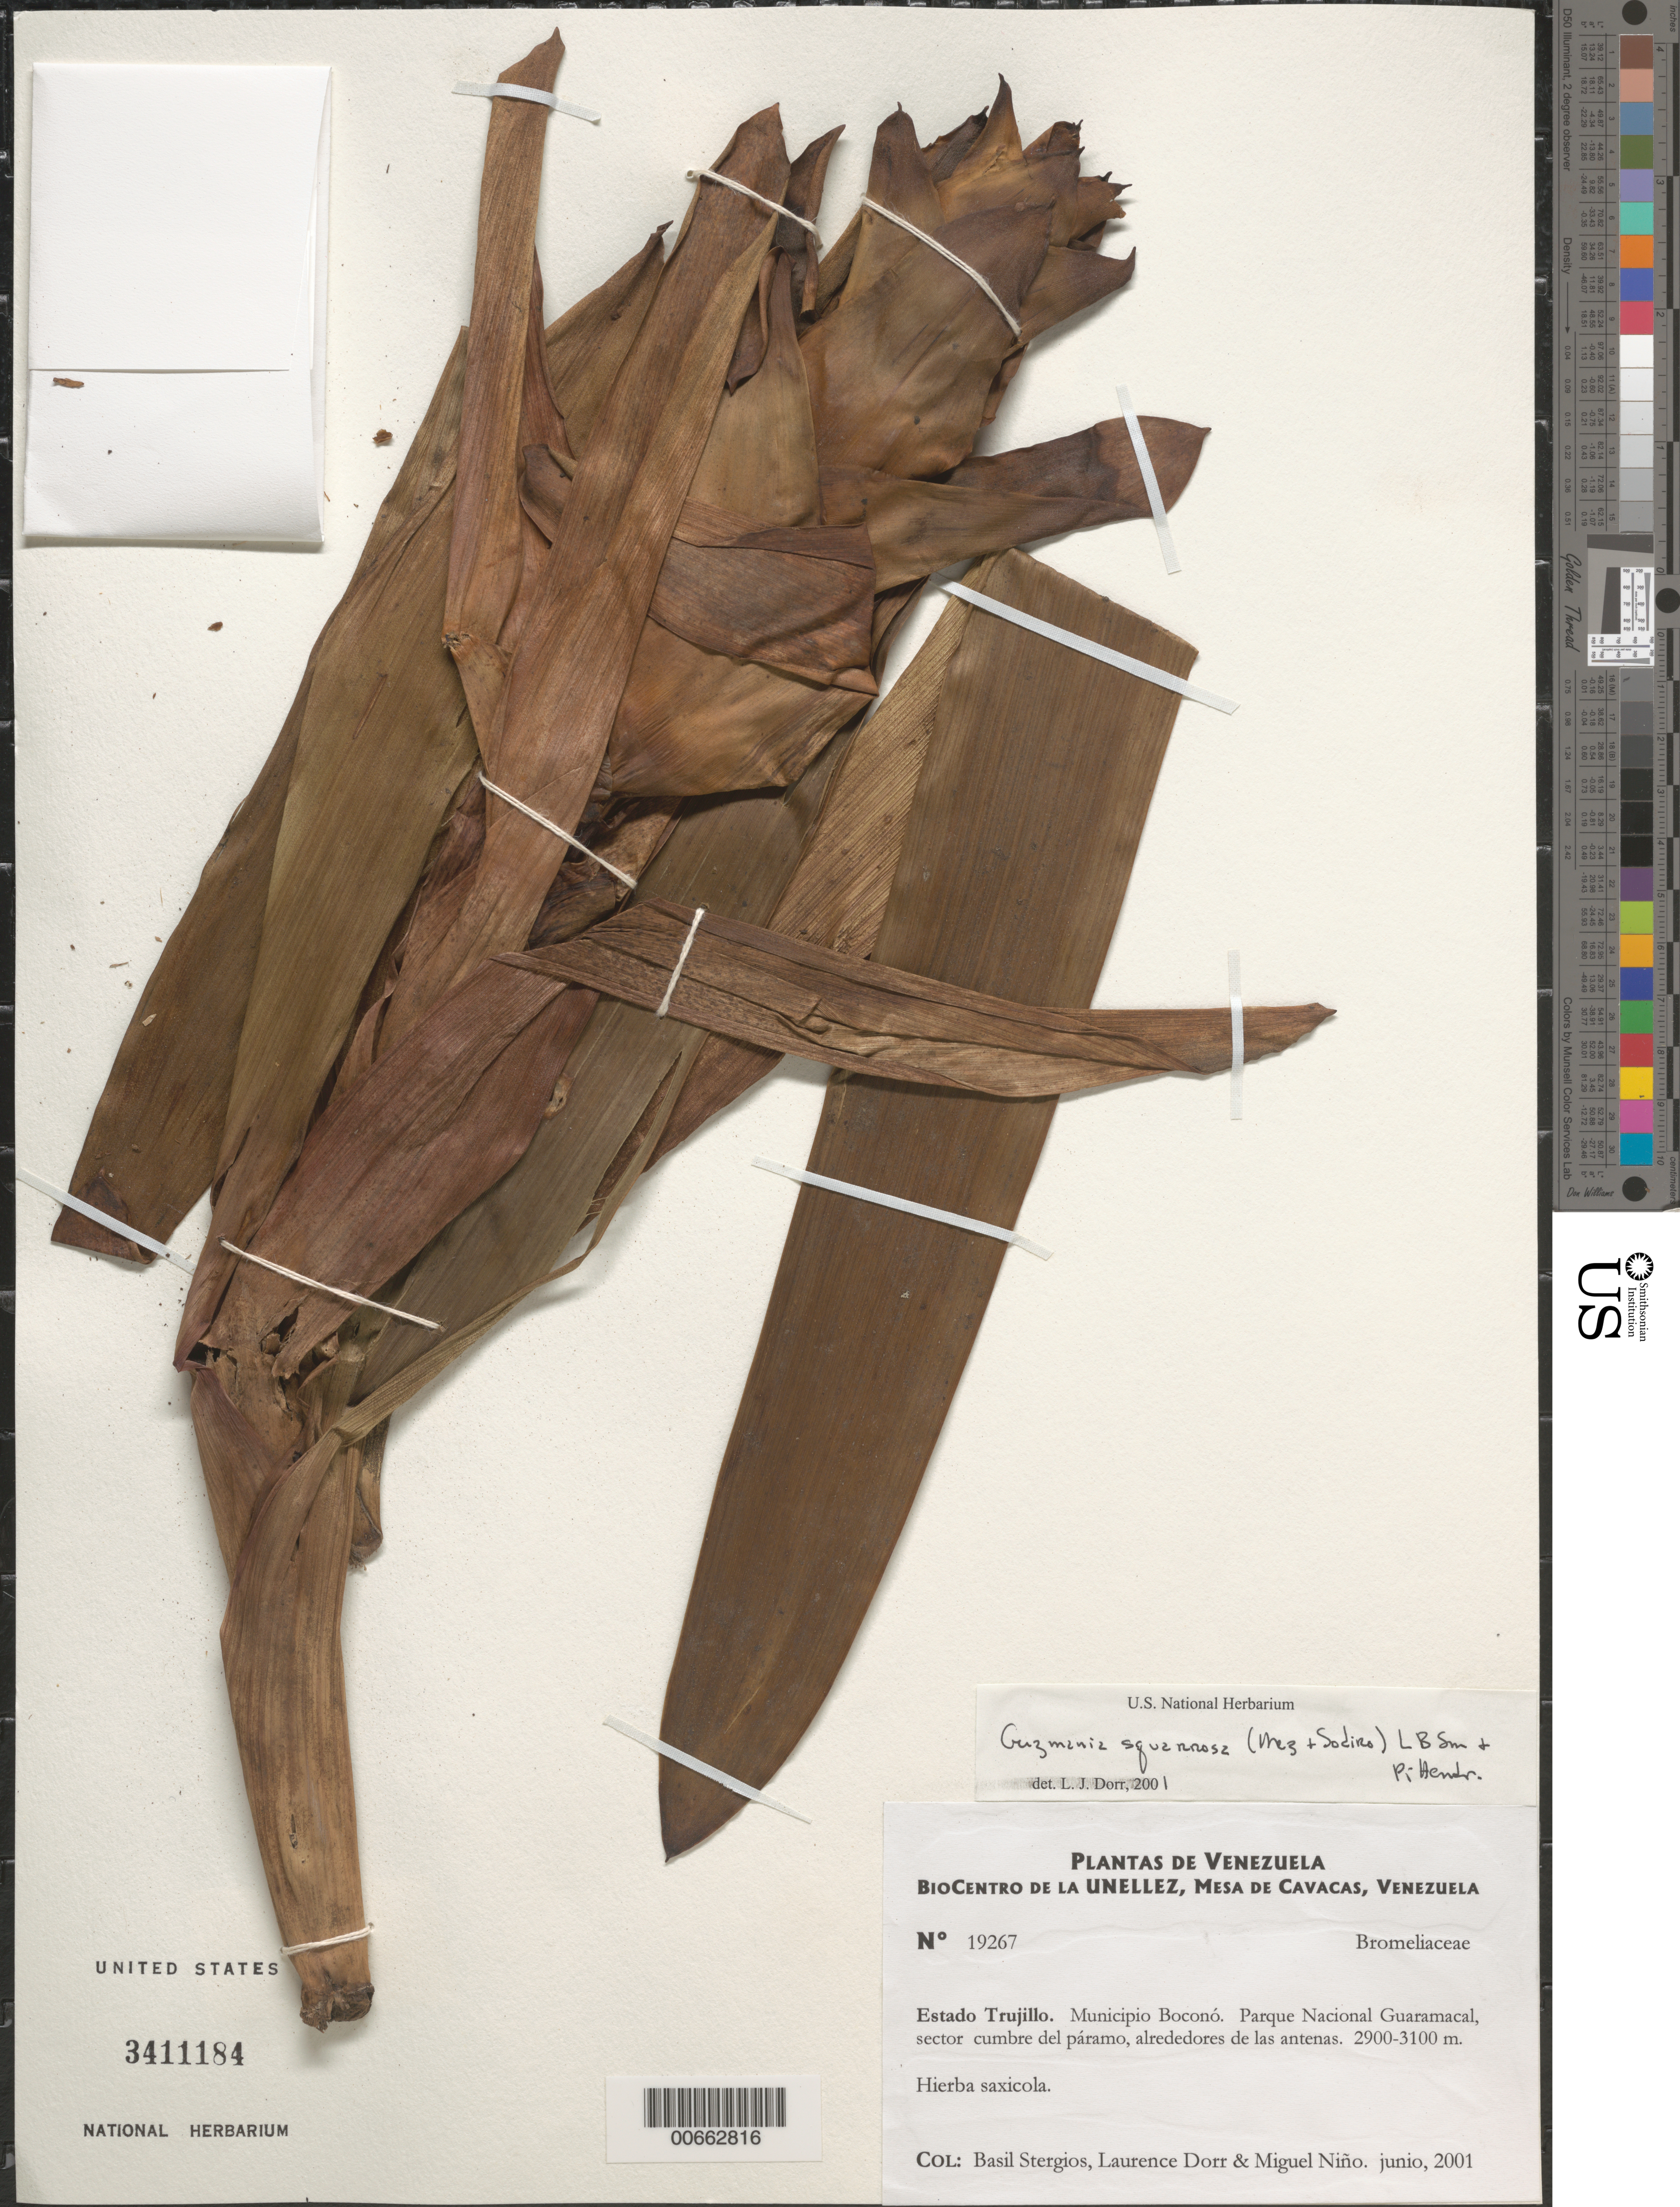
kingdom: Plantae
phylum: Tracheophyta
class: Liliopsida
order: Poales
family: Bromeliaceae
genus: Guzmania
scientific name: Guzmania squarrosa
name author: (Mez & Sodiro) L.B. Sm. & Pittendr.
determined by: Dorr, L. J., (BOT), Smithsonian Institution - National Museum of Natural History (UNITED STATES)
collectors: B. G. Stergios, L. J. Dorr & S. M. Niño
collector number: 19267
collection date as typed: Jun 2001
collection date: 2001-06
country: Venezuela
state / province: Trujillo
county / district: Boconó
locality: Parque Nacional Guaramacal, sector paramero fila de los Recostaderos.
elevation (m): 2900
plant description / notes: PORT, SEL, US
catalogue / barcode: US 4311184